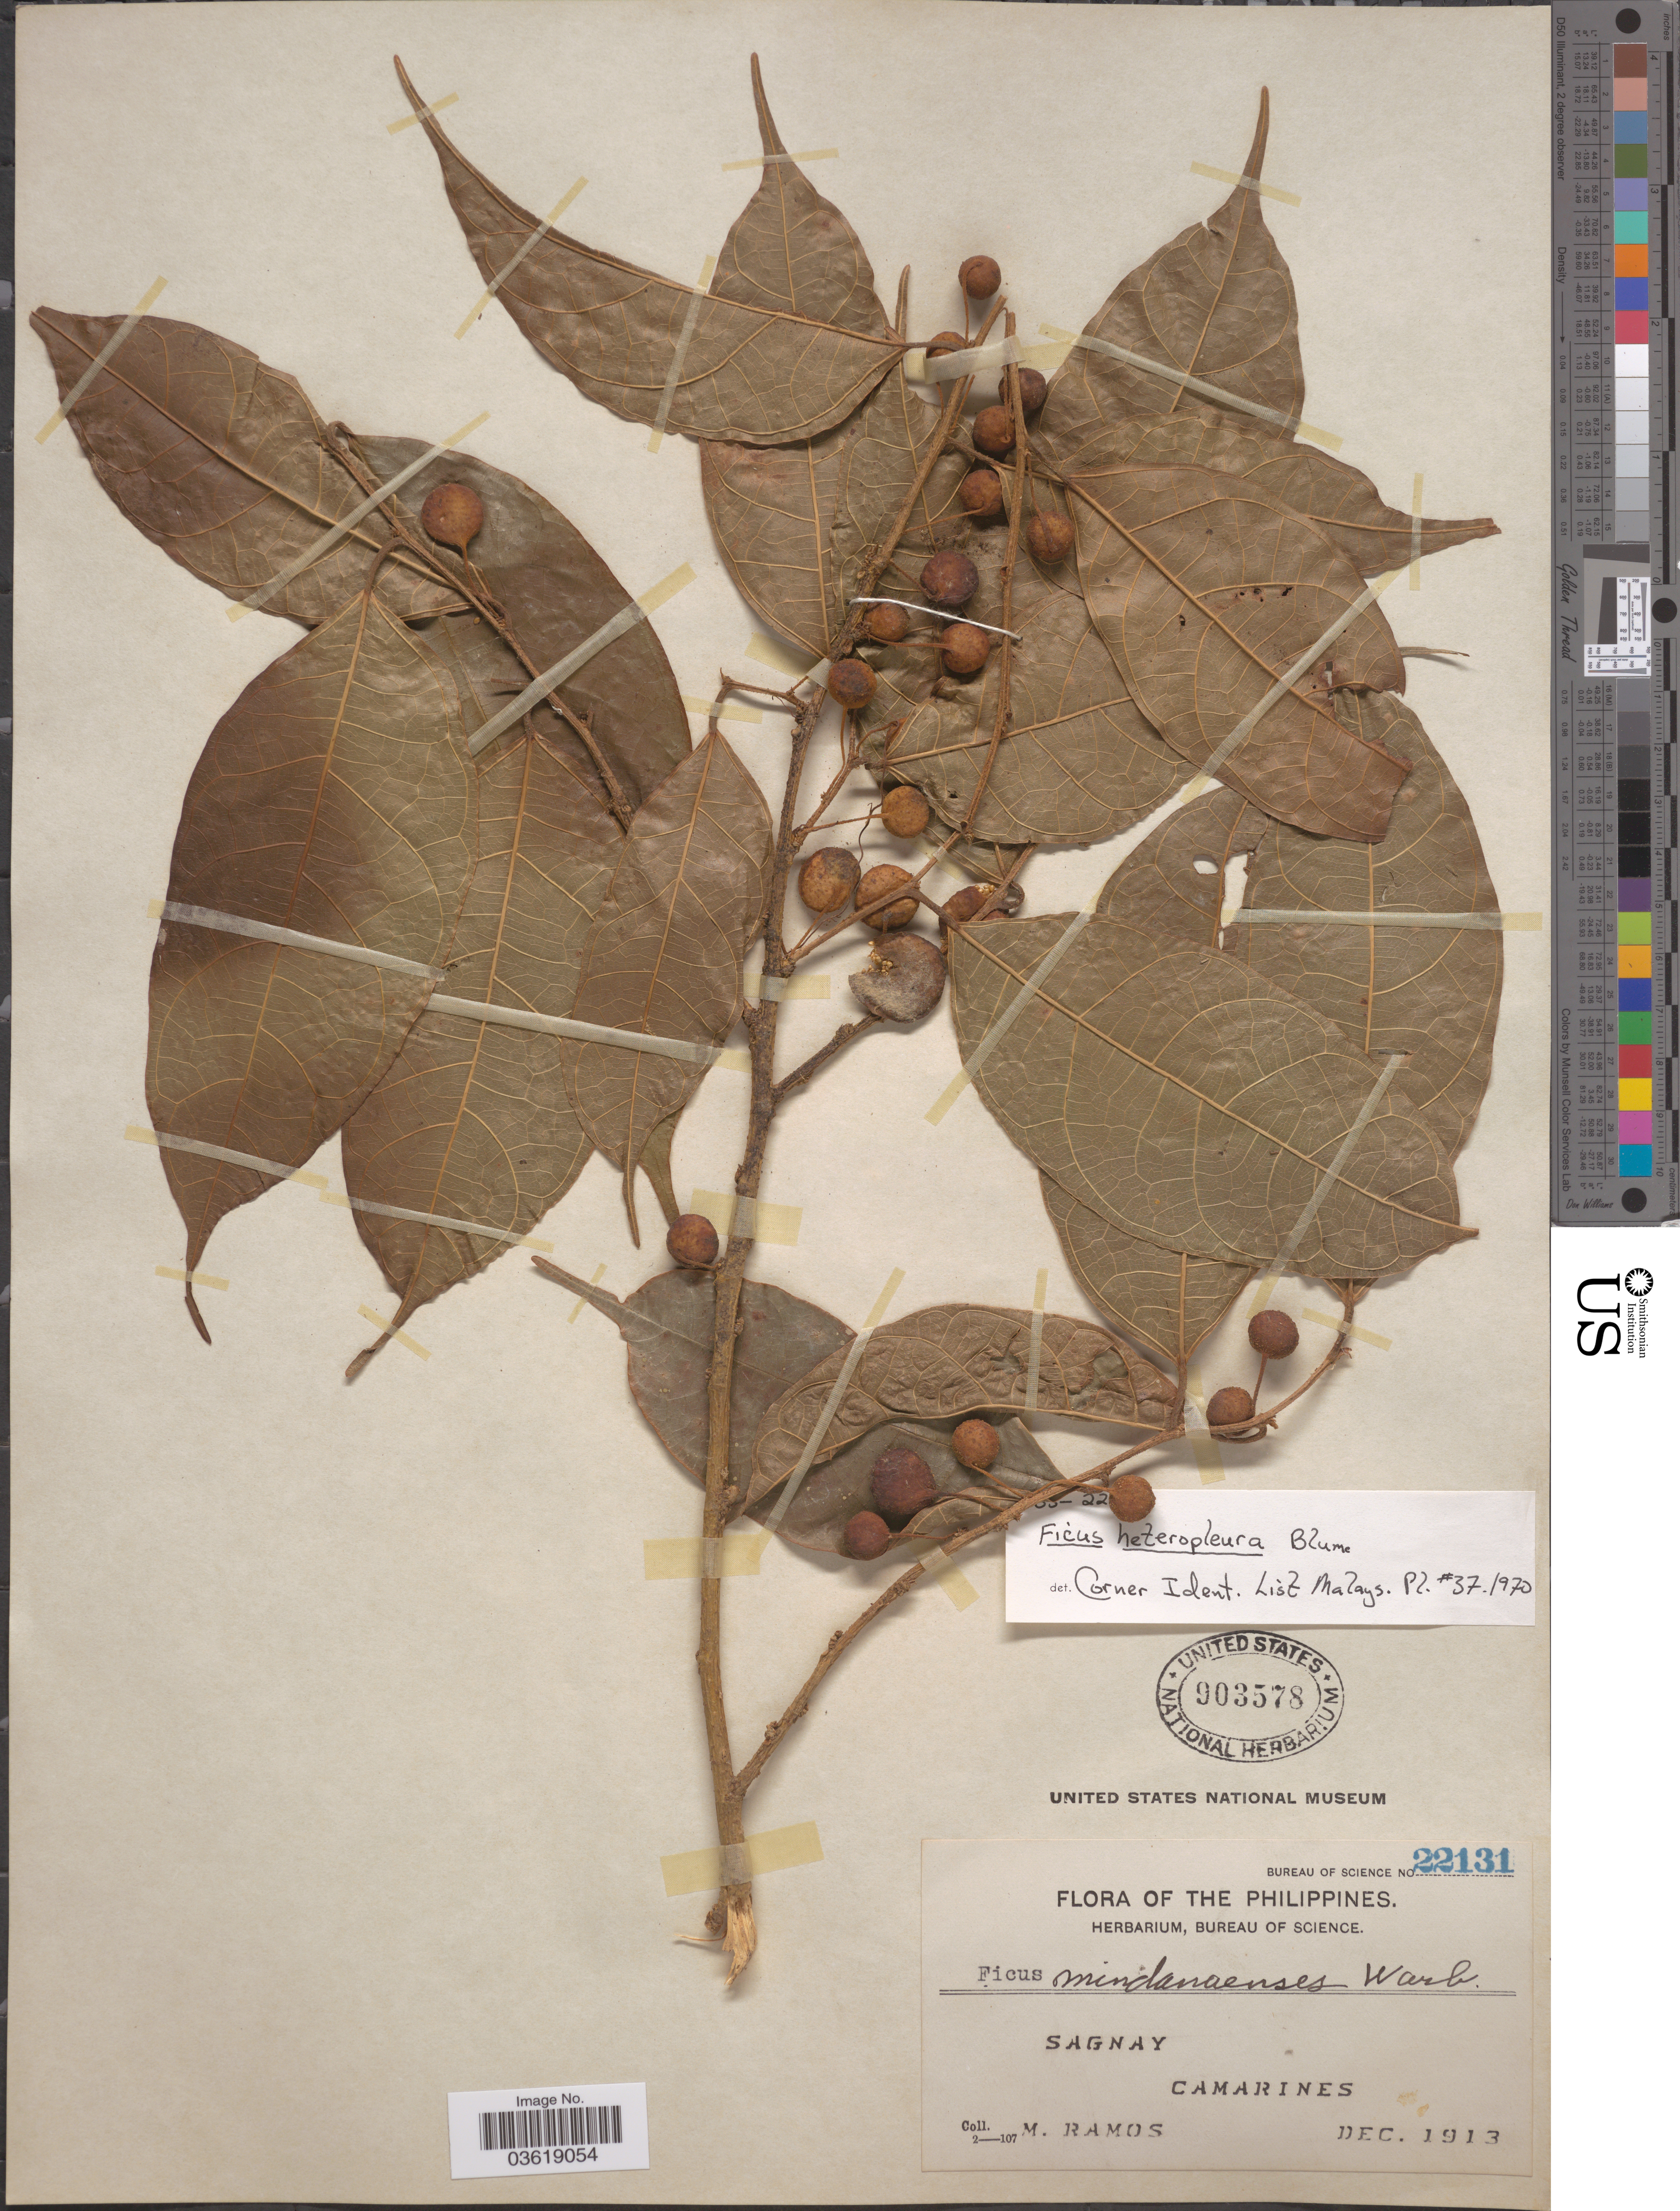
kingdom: Plantae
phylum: Tracheophyta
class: Magnoliopsida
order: Rosales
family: Moraceae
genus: Ficus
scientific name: Ficus heteropleura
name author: Blume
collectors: M. Ramos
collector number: Bureau of Science 22131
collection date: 1913-12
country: Philippines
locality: Sagnay. Camarines.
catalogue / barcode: US 903578